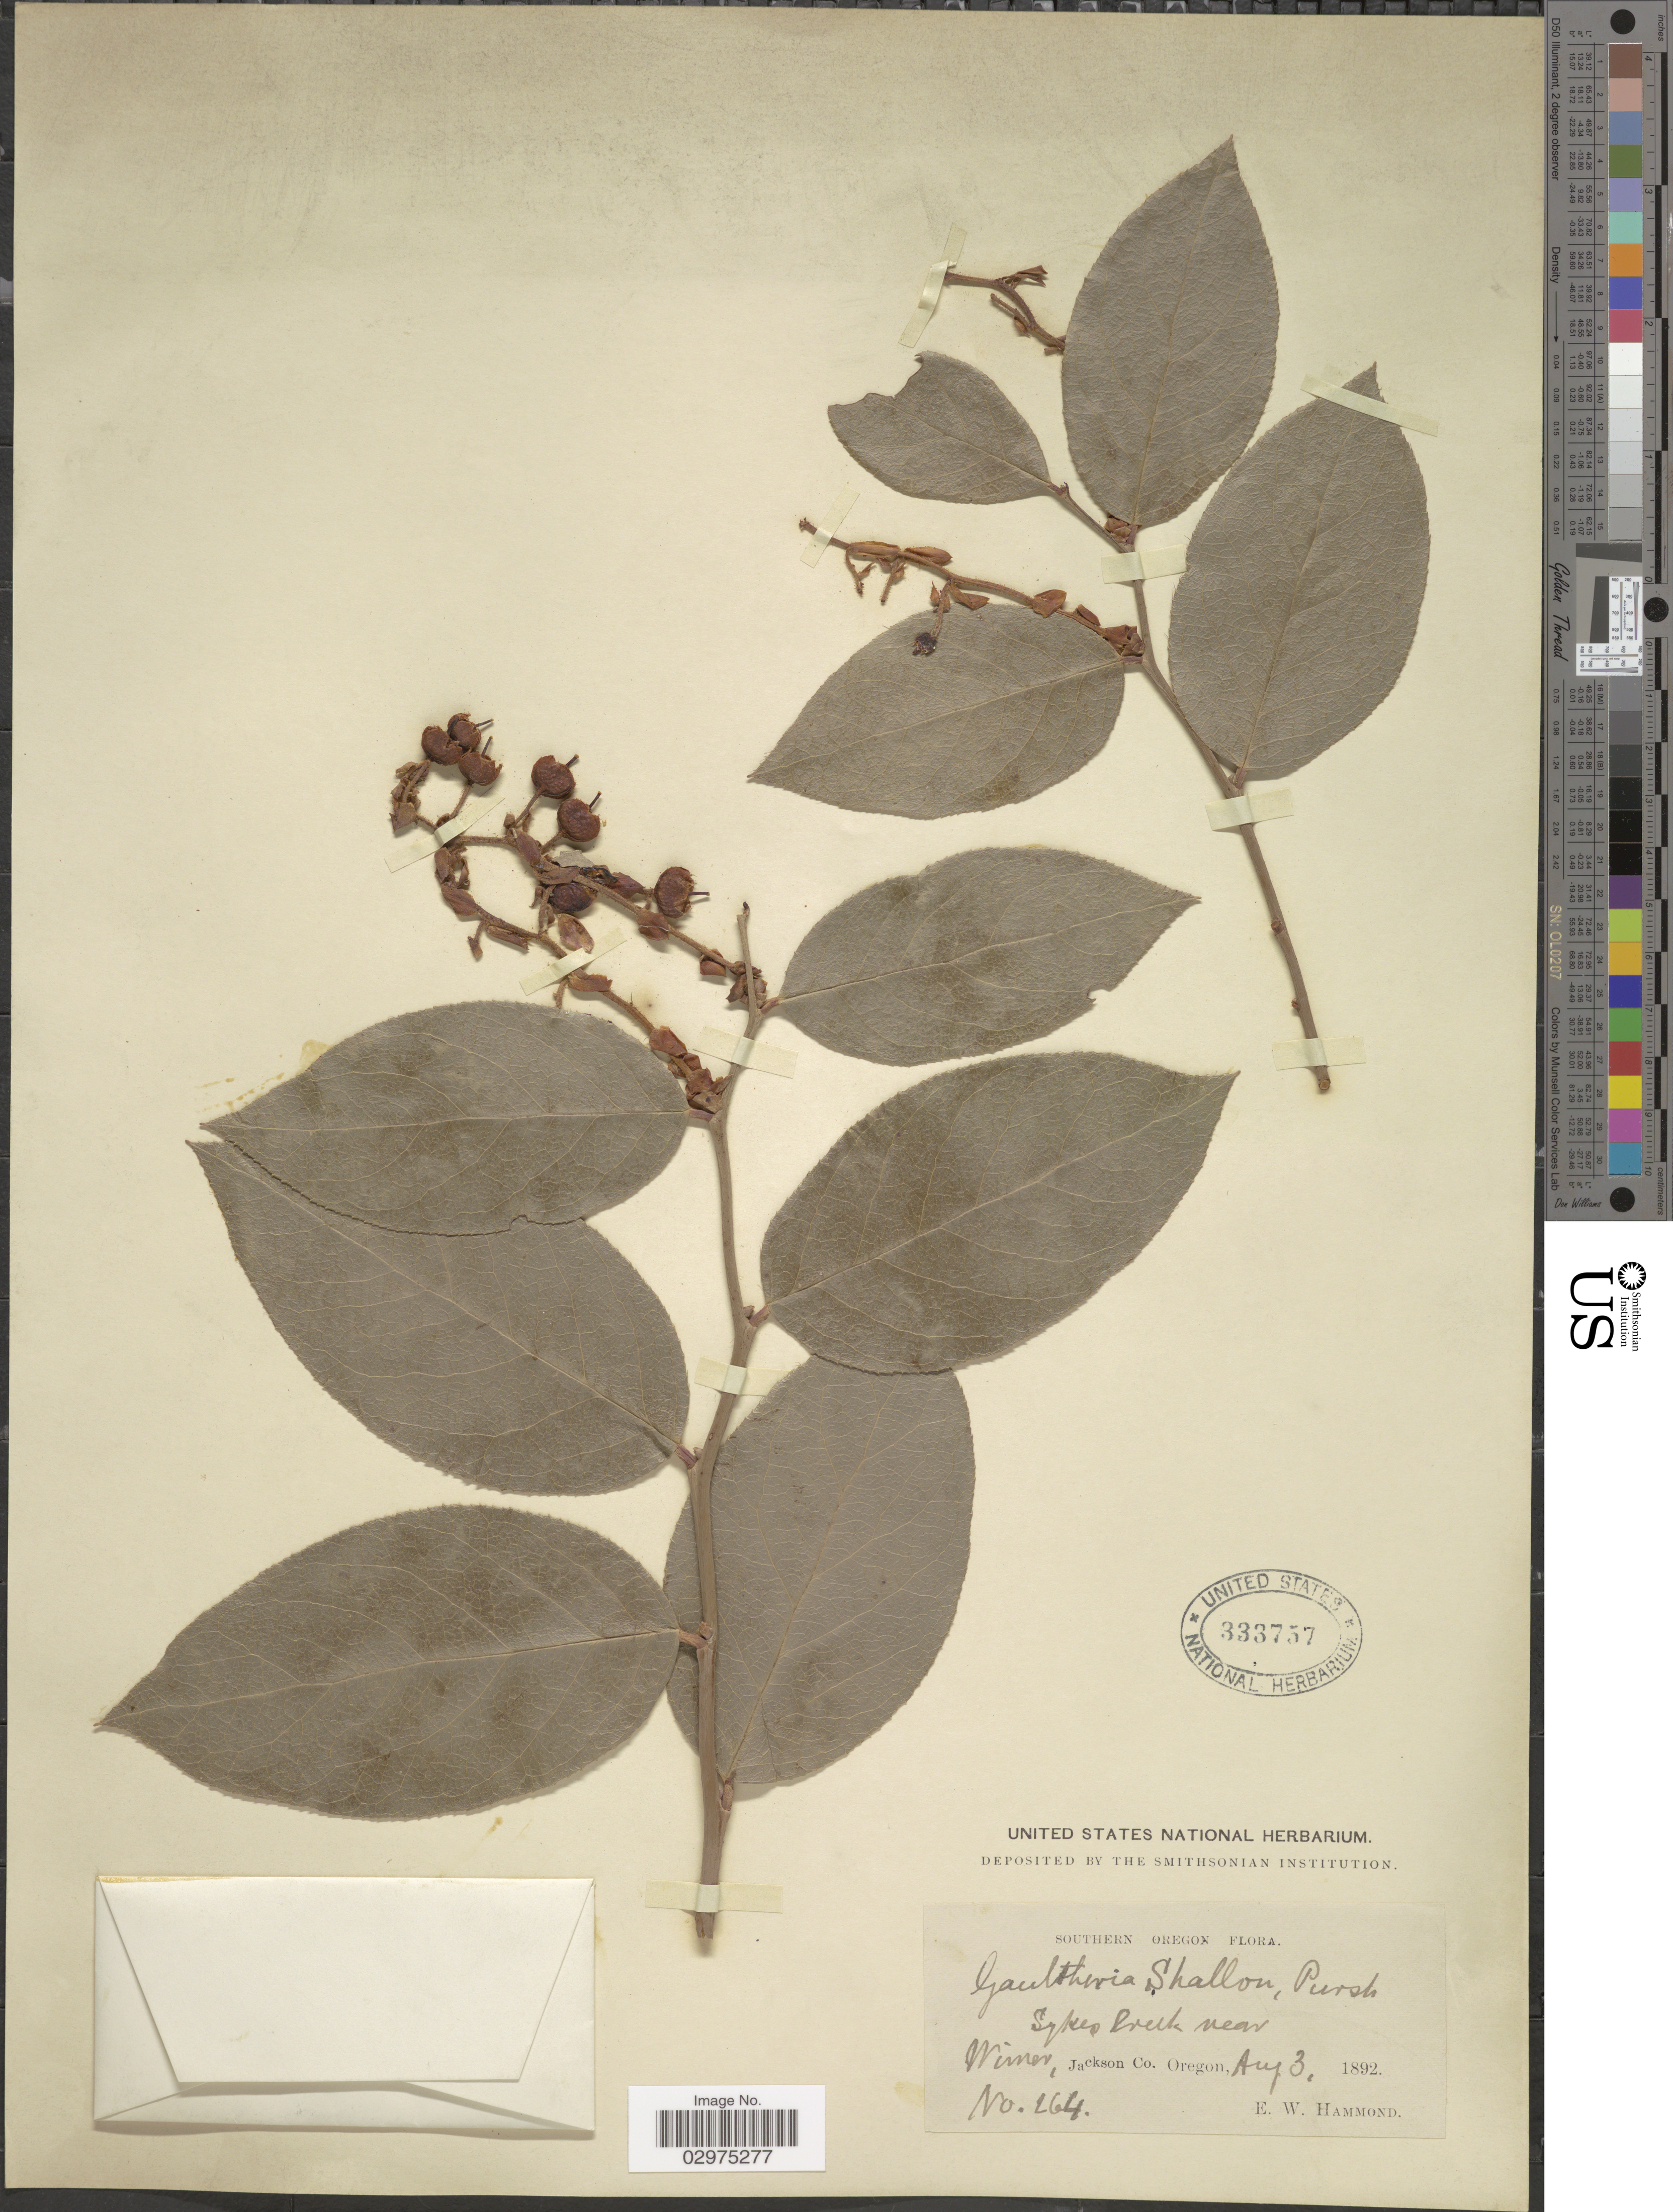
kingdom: Plantae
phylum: Tracheophyta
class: Magnoliopsida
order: Ericales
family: Ericaceae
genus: Gaultheria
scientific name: Gaultheria shallon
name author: Pursh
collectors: E. Hammond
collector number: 264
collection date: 1892-08-03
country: United States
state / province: Oregon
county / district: Jackson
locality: Southern Oregon. Sykes Creek near Wimer, Jackson Co.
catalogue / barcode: US 333757